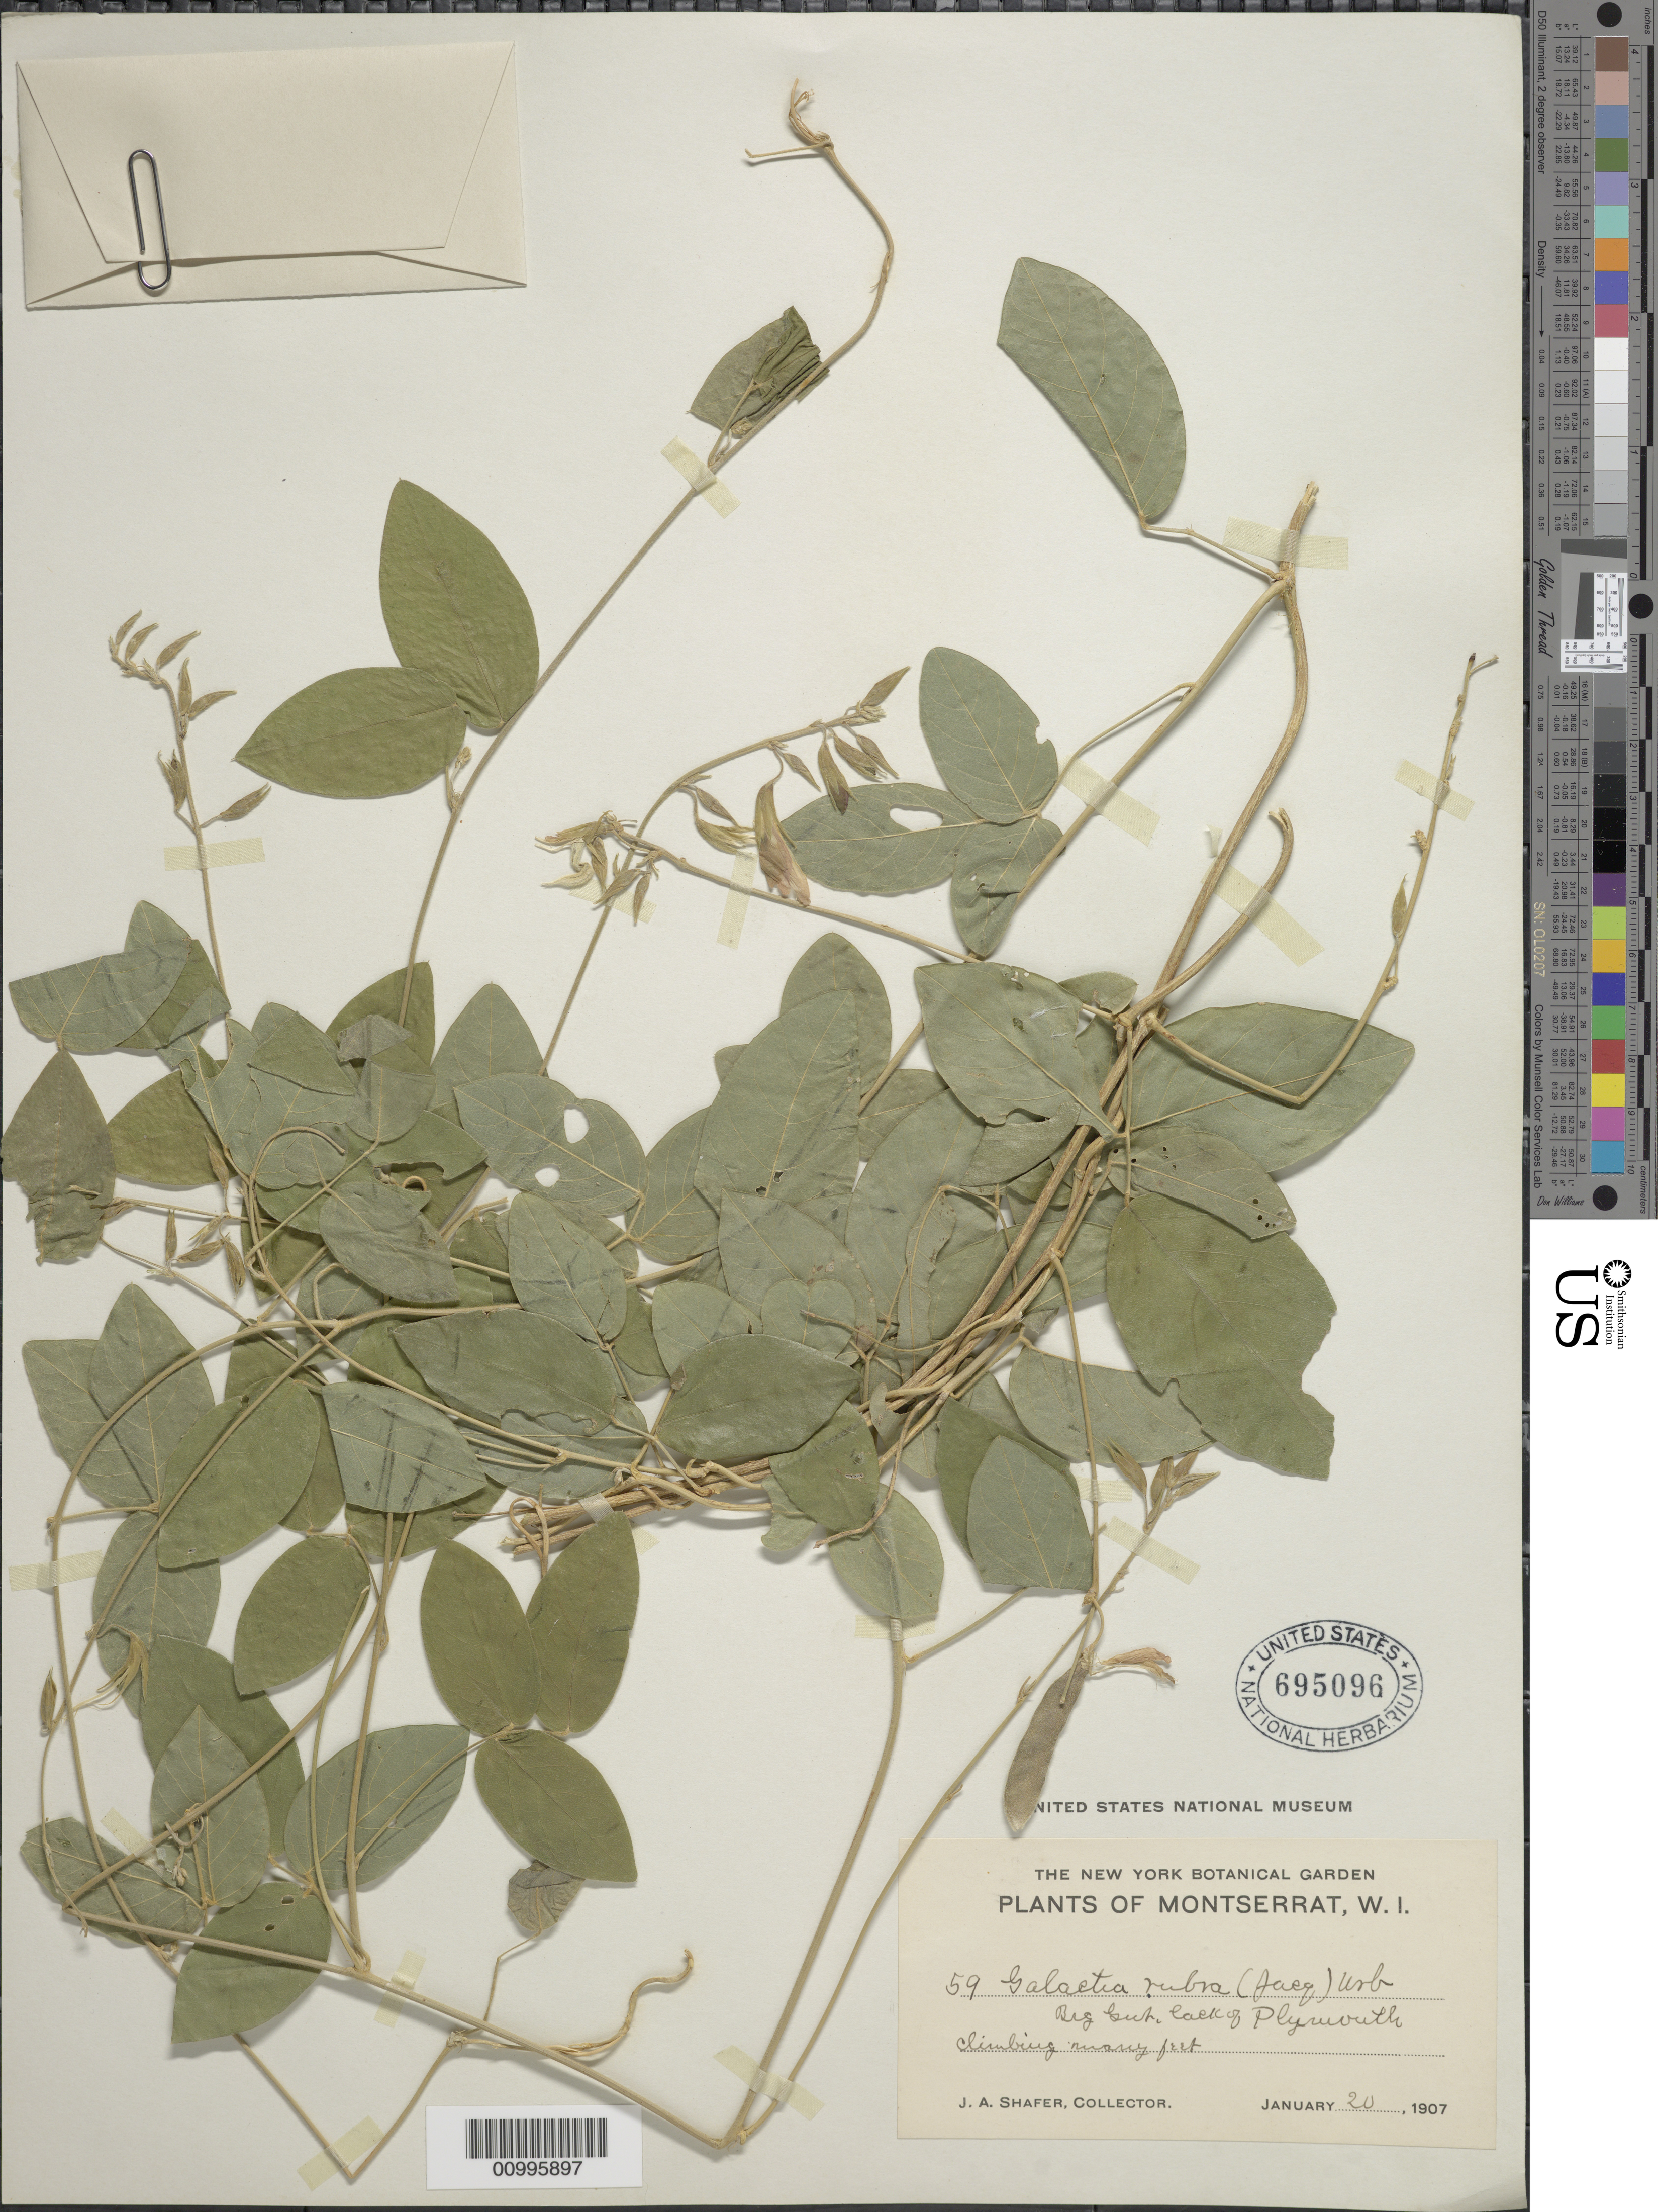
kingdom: Plantae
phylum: Tracheophyta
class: Magnoliopsida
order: Fabales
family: Fabaceae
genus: Galactia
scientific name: Galactia rubra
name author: (Jacq.) Urb.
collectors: J. A. Shafer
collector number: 59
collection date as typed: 20 Jan 1907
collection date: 1907-01-20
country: Montserrat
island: Montserrat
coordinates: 0 N, 0 E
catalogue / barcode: US 695096